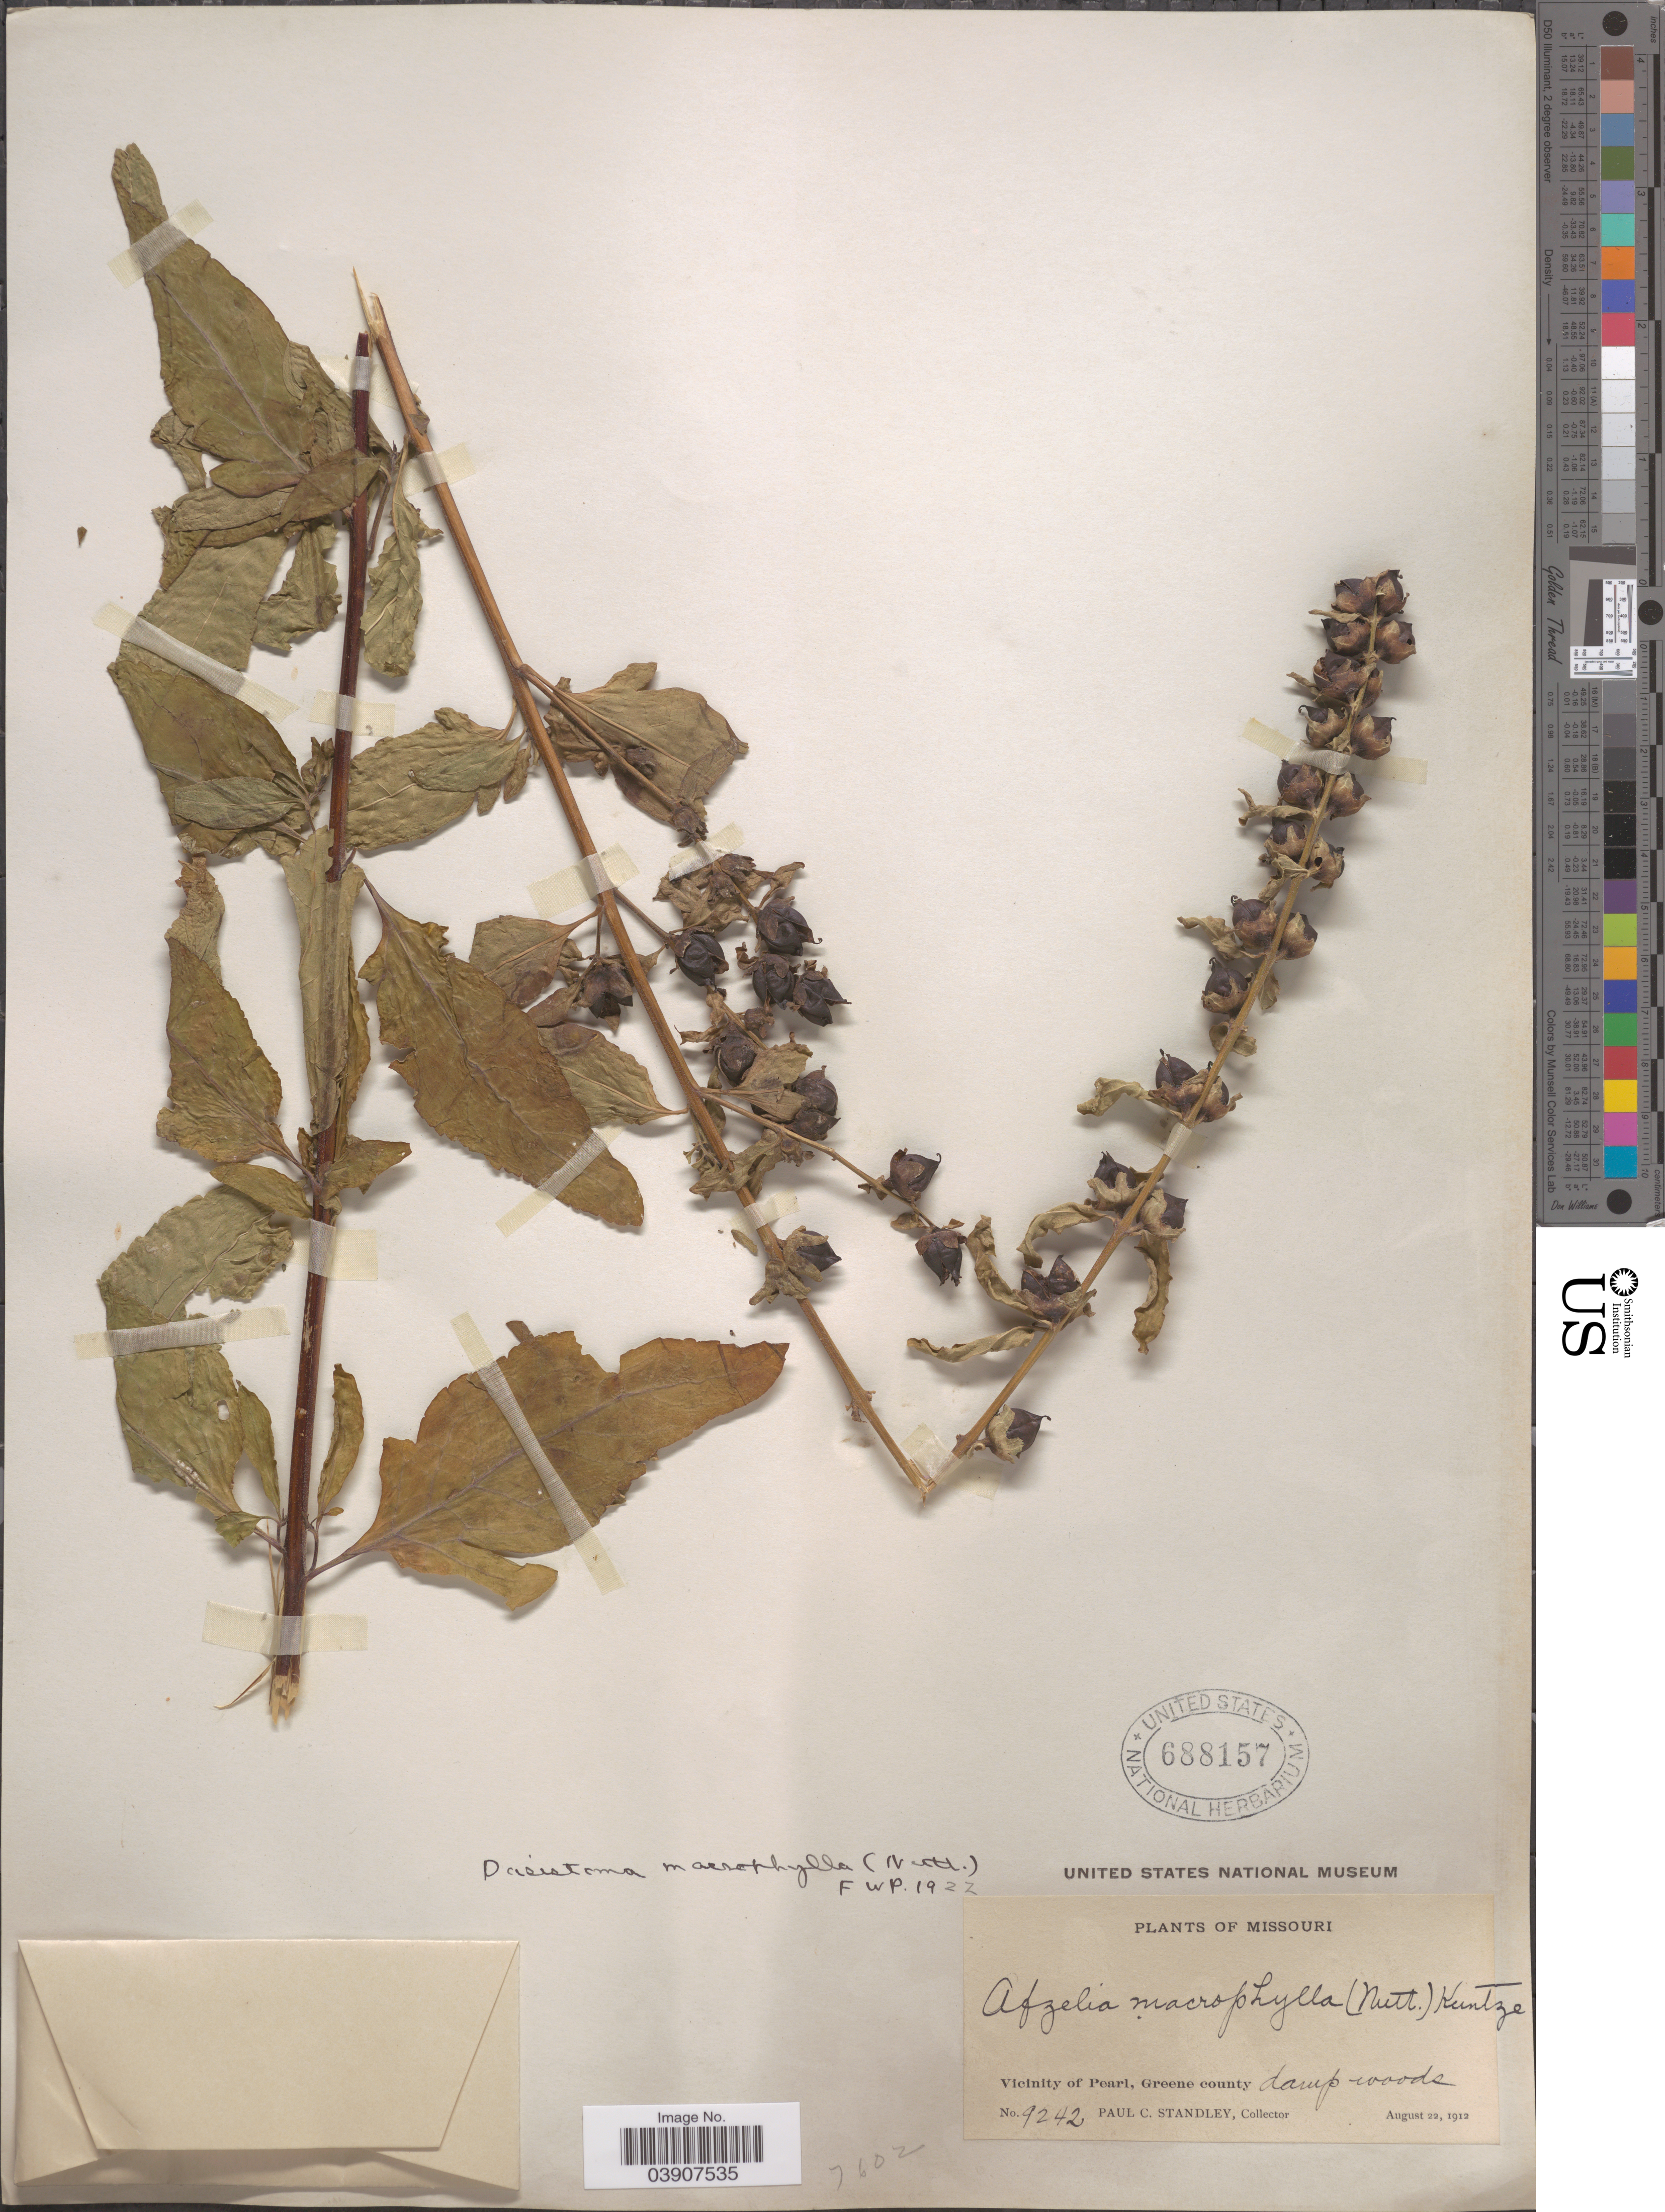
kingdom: Plantae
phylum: Tracheophyta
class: Magnoliopsida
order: Lamiales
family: Orobanchaceae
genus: Dasistoma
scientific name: Dasistoma macrophylla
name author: (Nutt.) Raf.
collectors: P. C. Standley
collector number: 9242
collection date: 1912-08-22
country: United States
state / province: Missouri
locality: Vicinity of Pearl, Greene county.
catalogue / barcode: US 688157